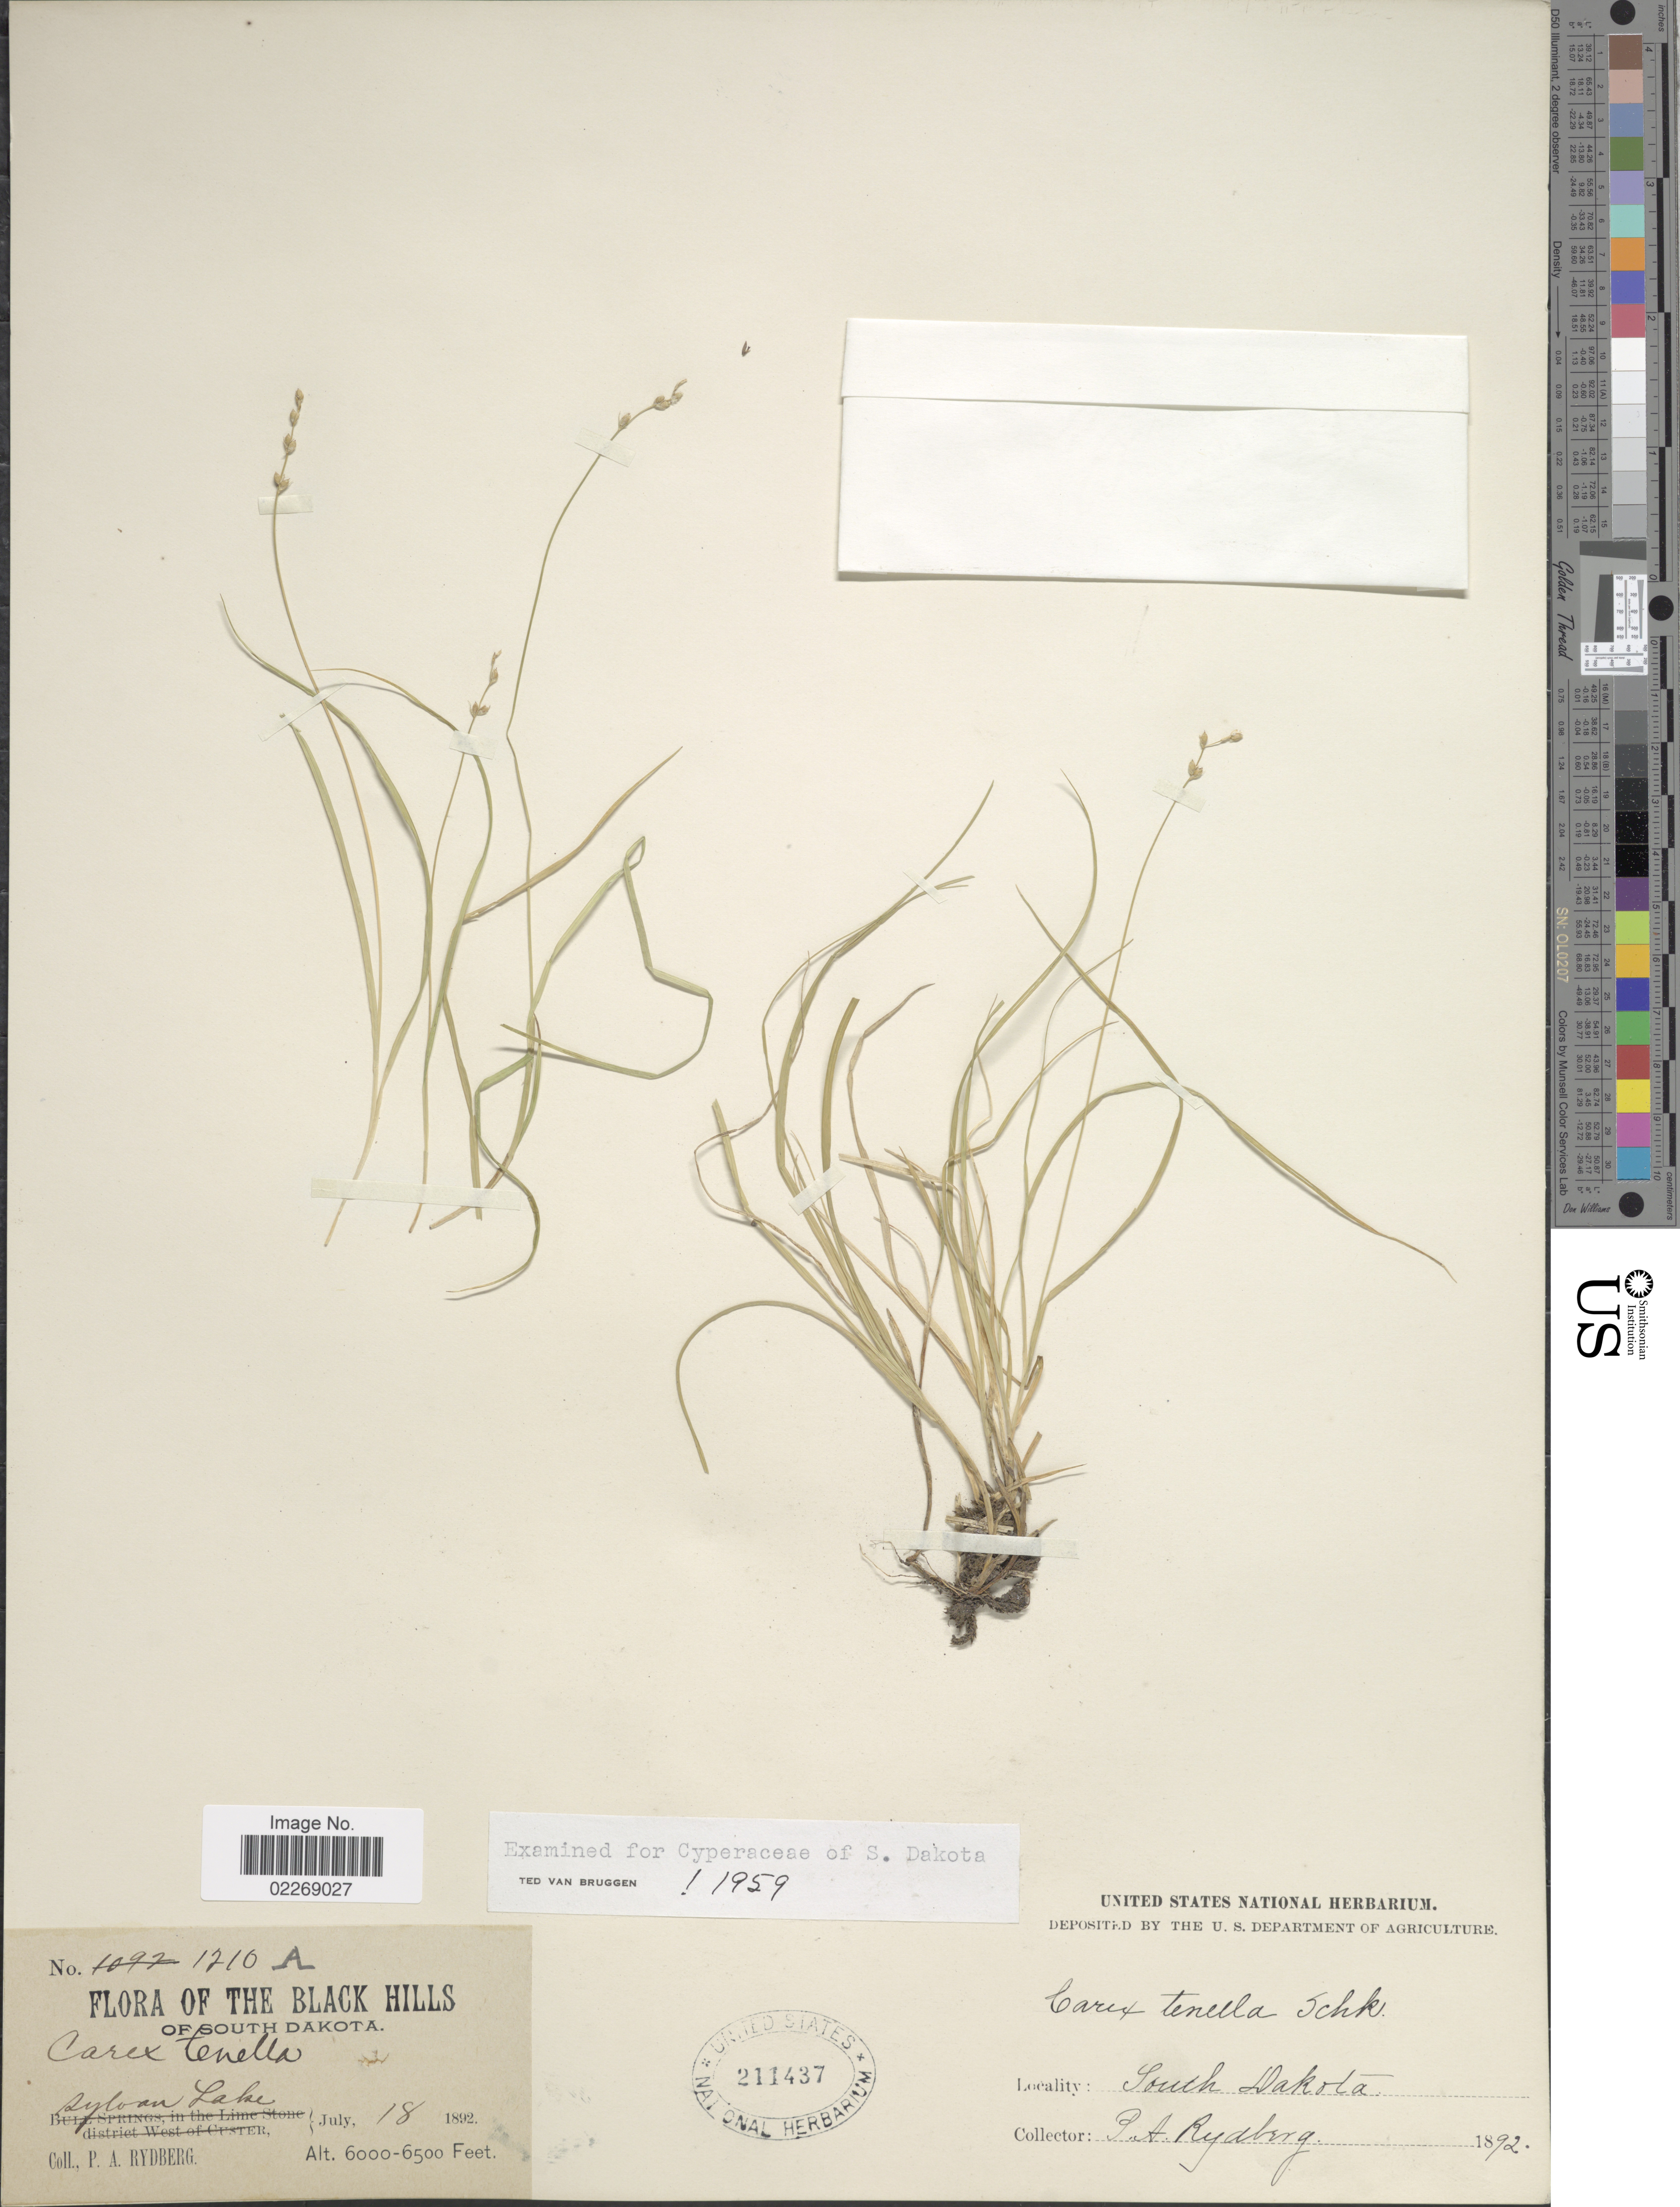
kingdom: Plantae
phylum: Tracheophyta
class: Liliopsida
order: Poales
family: Cyperaceae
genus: Carex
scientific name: Carex disperma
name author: Dewey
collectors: P. A. Rydberg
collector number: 1210A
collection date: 1892-07-18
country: United States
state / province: South Dakota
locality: The Black Hills of South Dakota, Sylom Lake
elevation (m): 1829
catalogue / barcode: US 211437